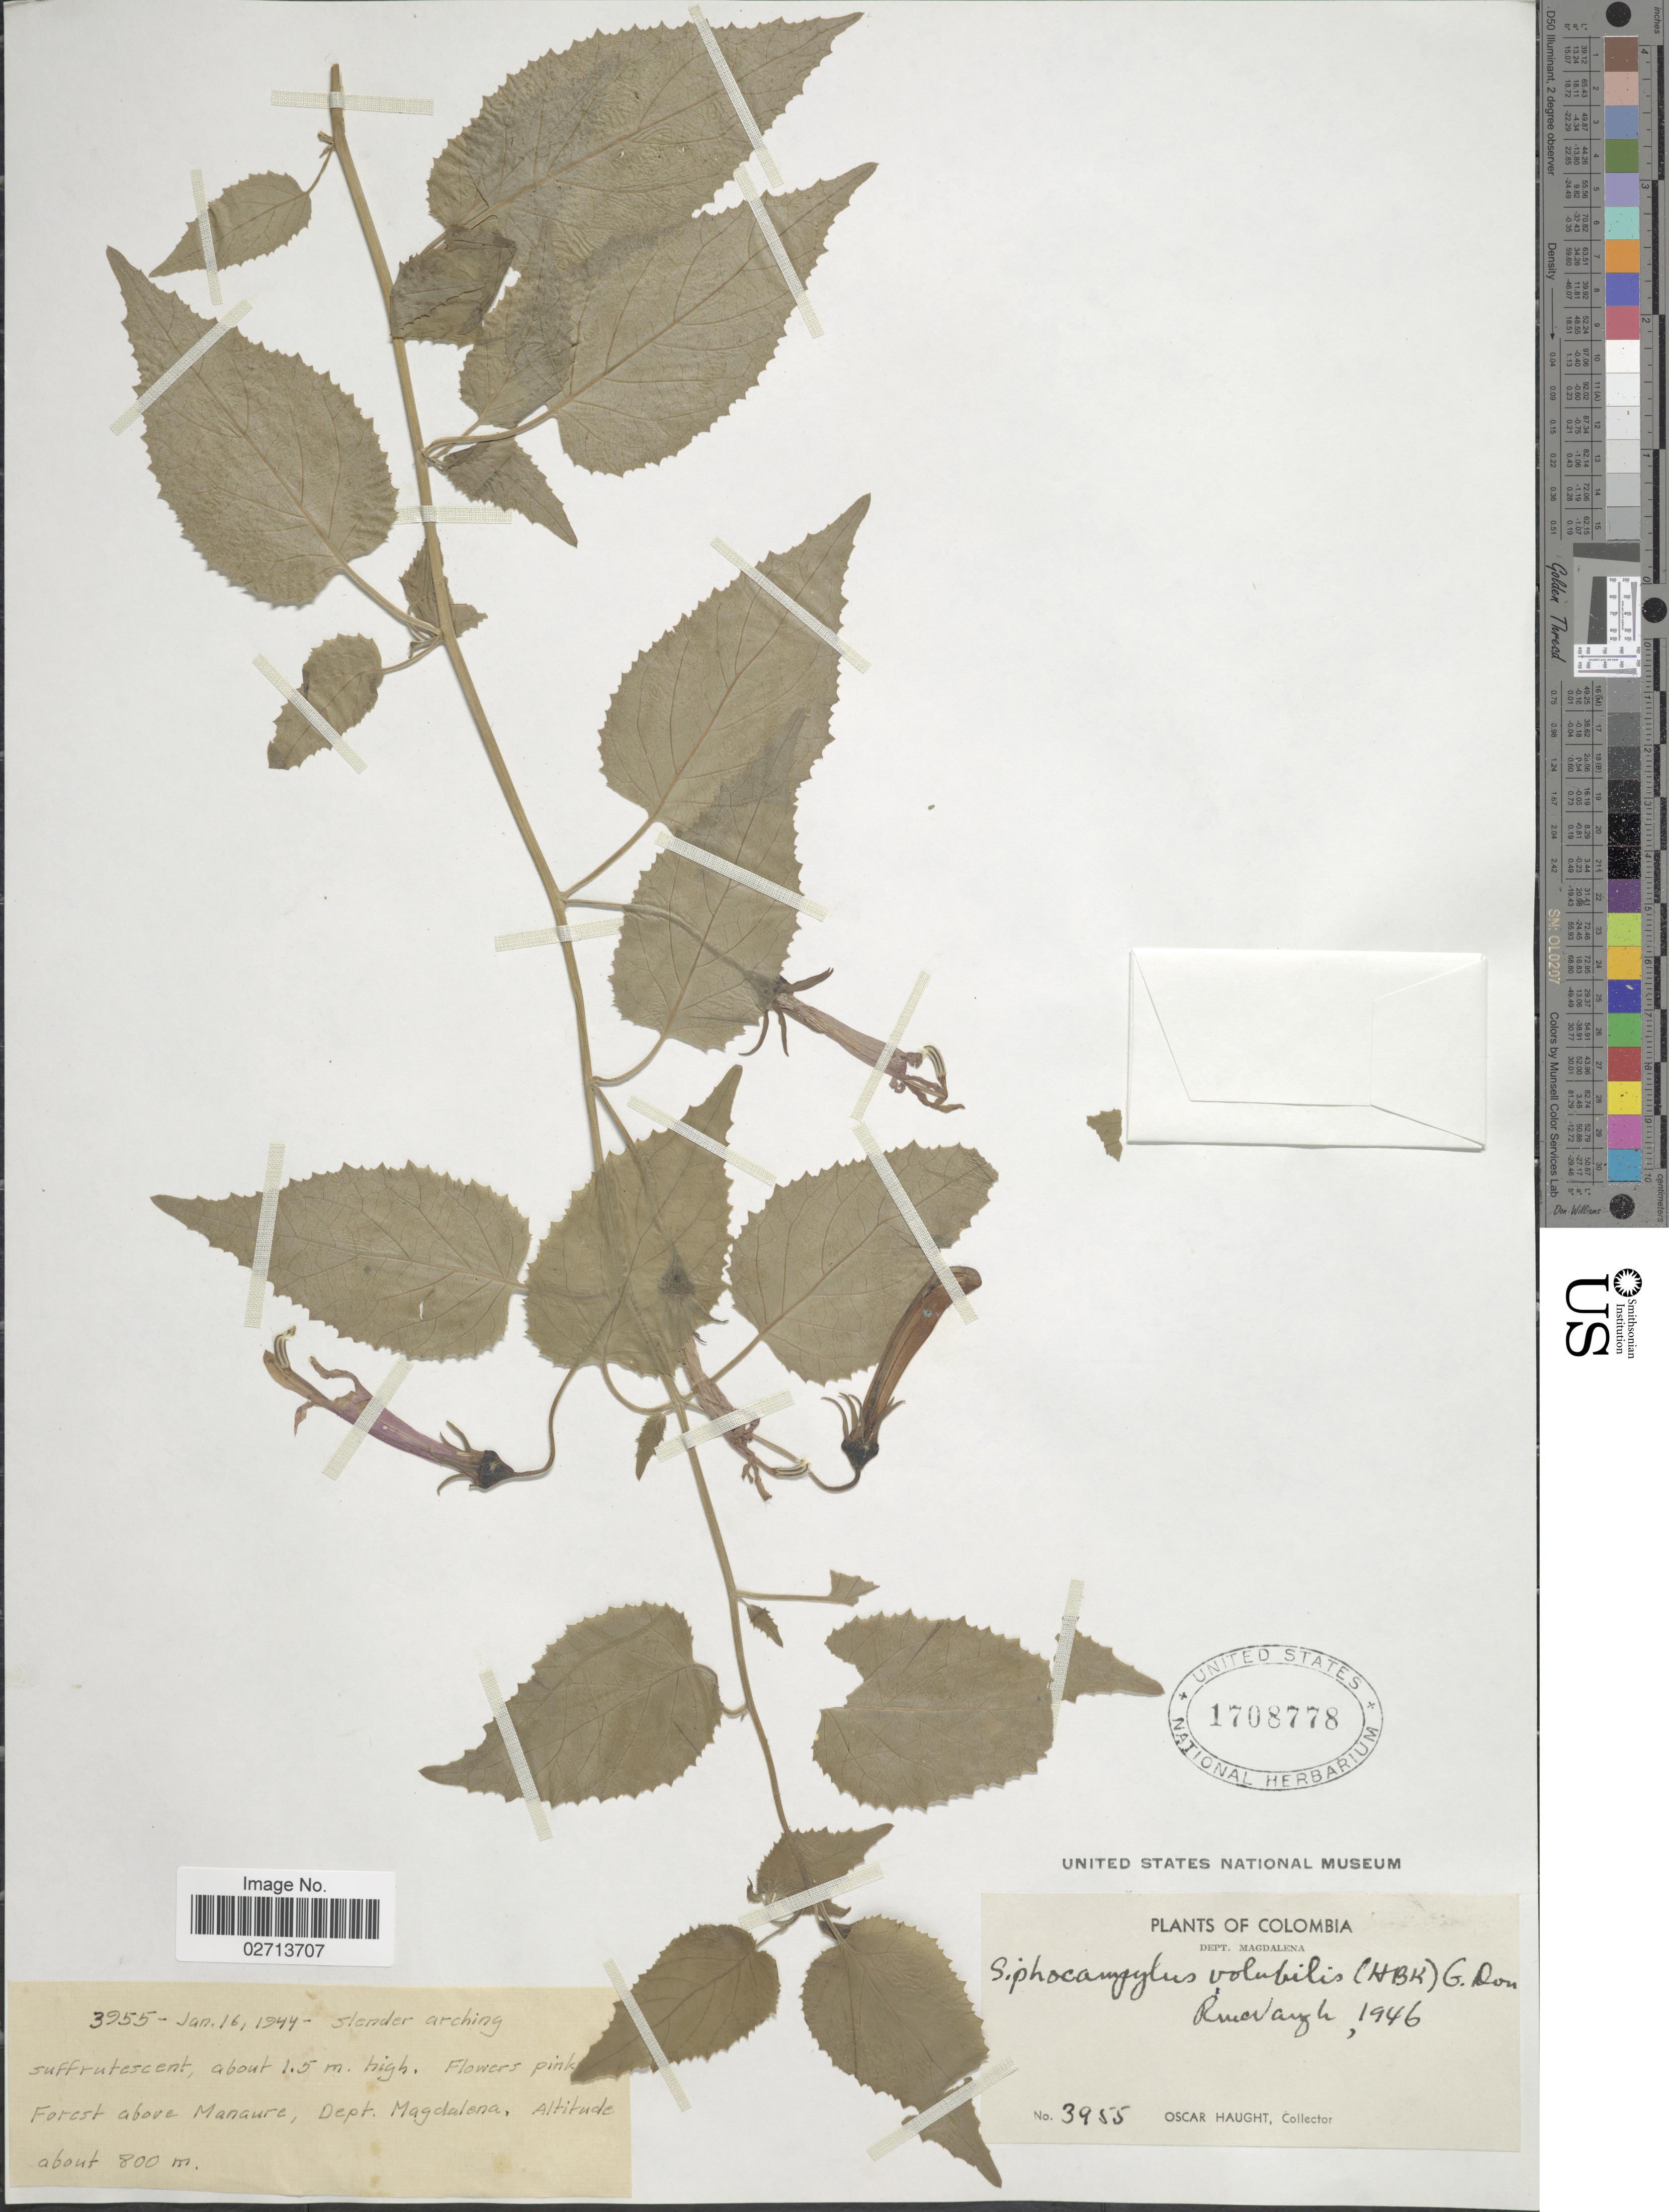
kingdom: Plantae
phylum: Tracheophyta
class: Magnoliopsida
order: Asterales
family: Campanulaceae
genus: Siphocampylus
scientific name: Siphocampylus cordatus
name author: (Willd. ex Schult.) E. Wimm.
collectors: O. Haught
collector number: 3955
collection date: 1944-01-16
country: Colombia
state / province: Magdalena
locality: Dept. Magdalena, Forest above Manaure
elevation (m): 800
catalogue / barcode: US 1708778